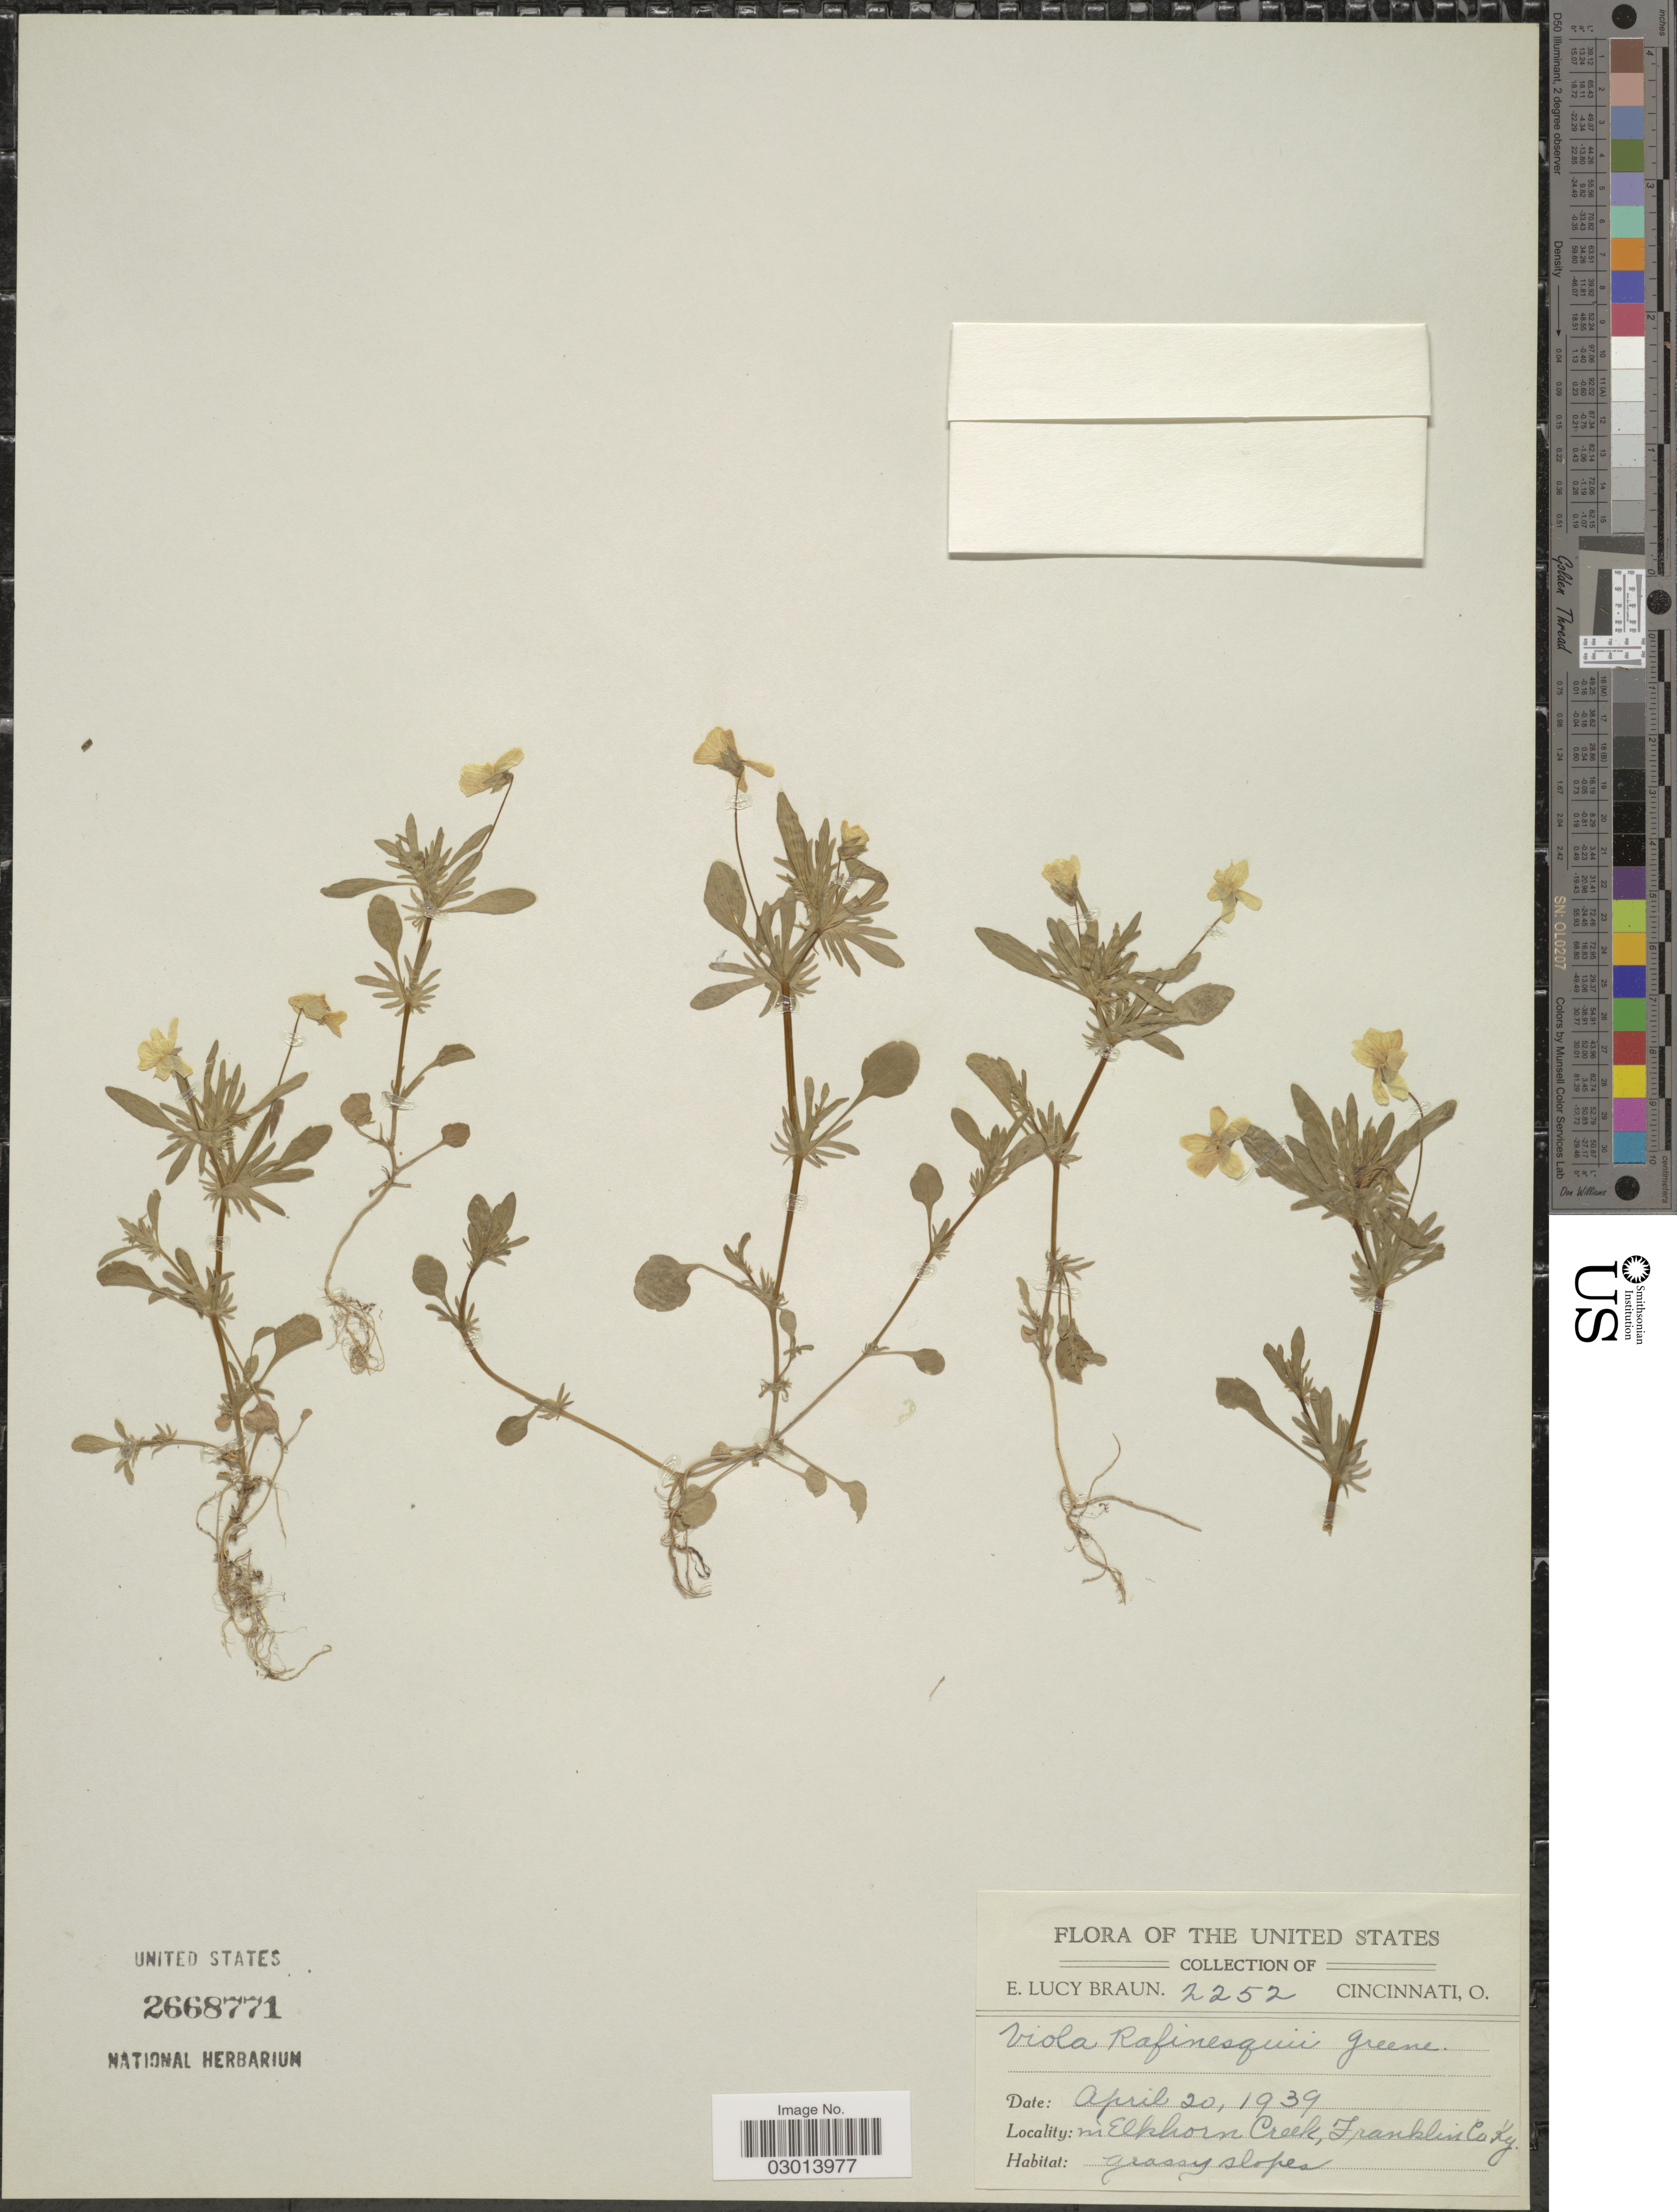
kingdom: Plantae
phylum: Tracheophyta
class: Magnoliopsida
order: Malpighiales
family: Violaceae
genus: Viola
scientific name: Viola rafinesquei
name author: Greene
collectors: E. L. Braun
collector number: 2252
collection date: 1939-04-20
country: United States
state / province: Kentucky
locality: Nr Elkhorn Creek, Franklin Co. Ky.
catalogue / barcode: US 2668771